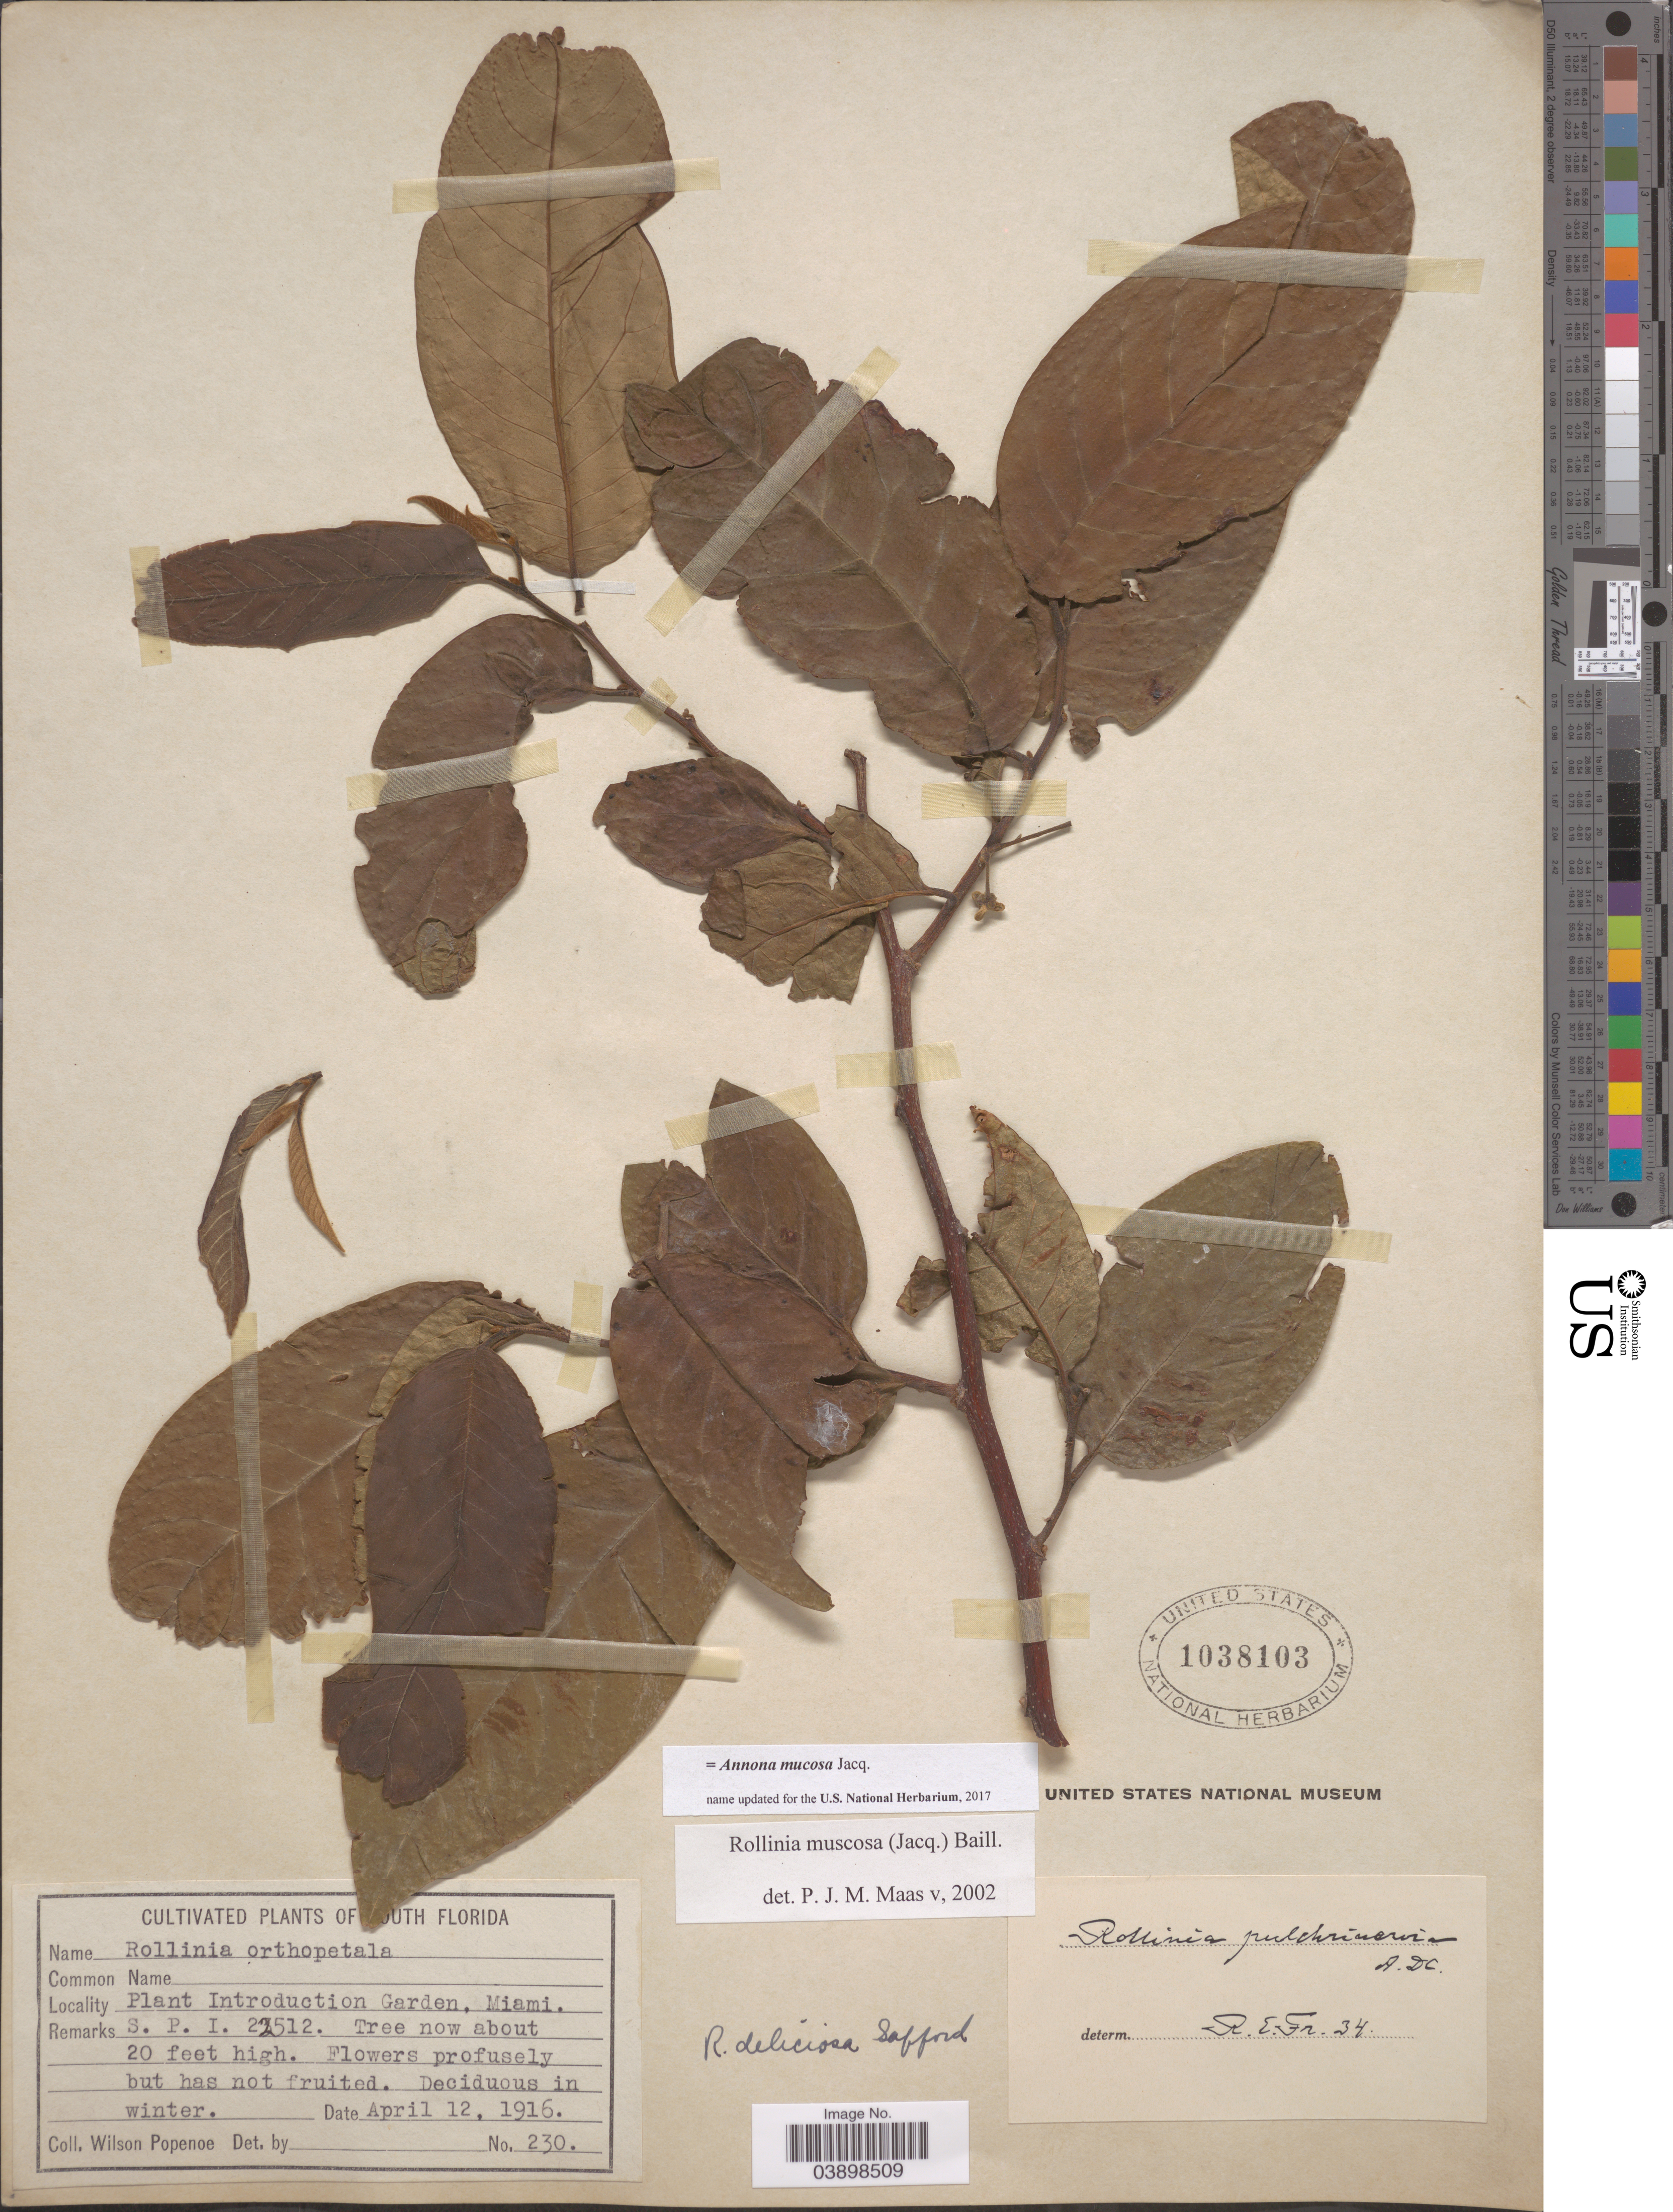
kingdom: Plantae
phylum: Tracheophyta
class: Magnoliopsida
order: Magnoliales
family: Annonaceae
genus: Annona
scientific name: Annona mucosa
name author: Jacq.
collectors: F. Popenoe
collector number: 230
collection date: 1916-04-12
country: United States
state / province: Florida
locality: South Florida. Plant Introduction Garden, Miami.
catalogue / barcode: US 1038103